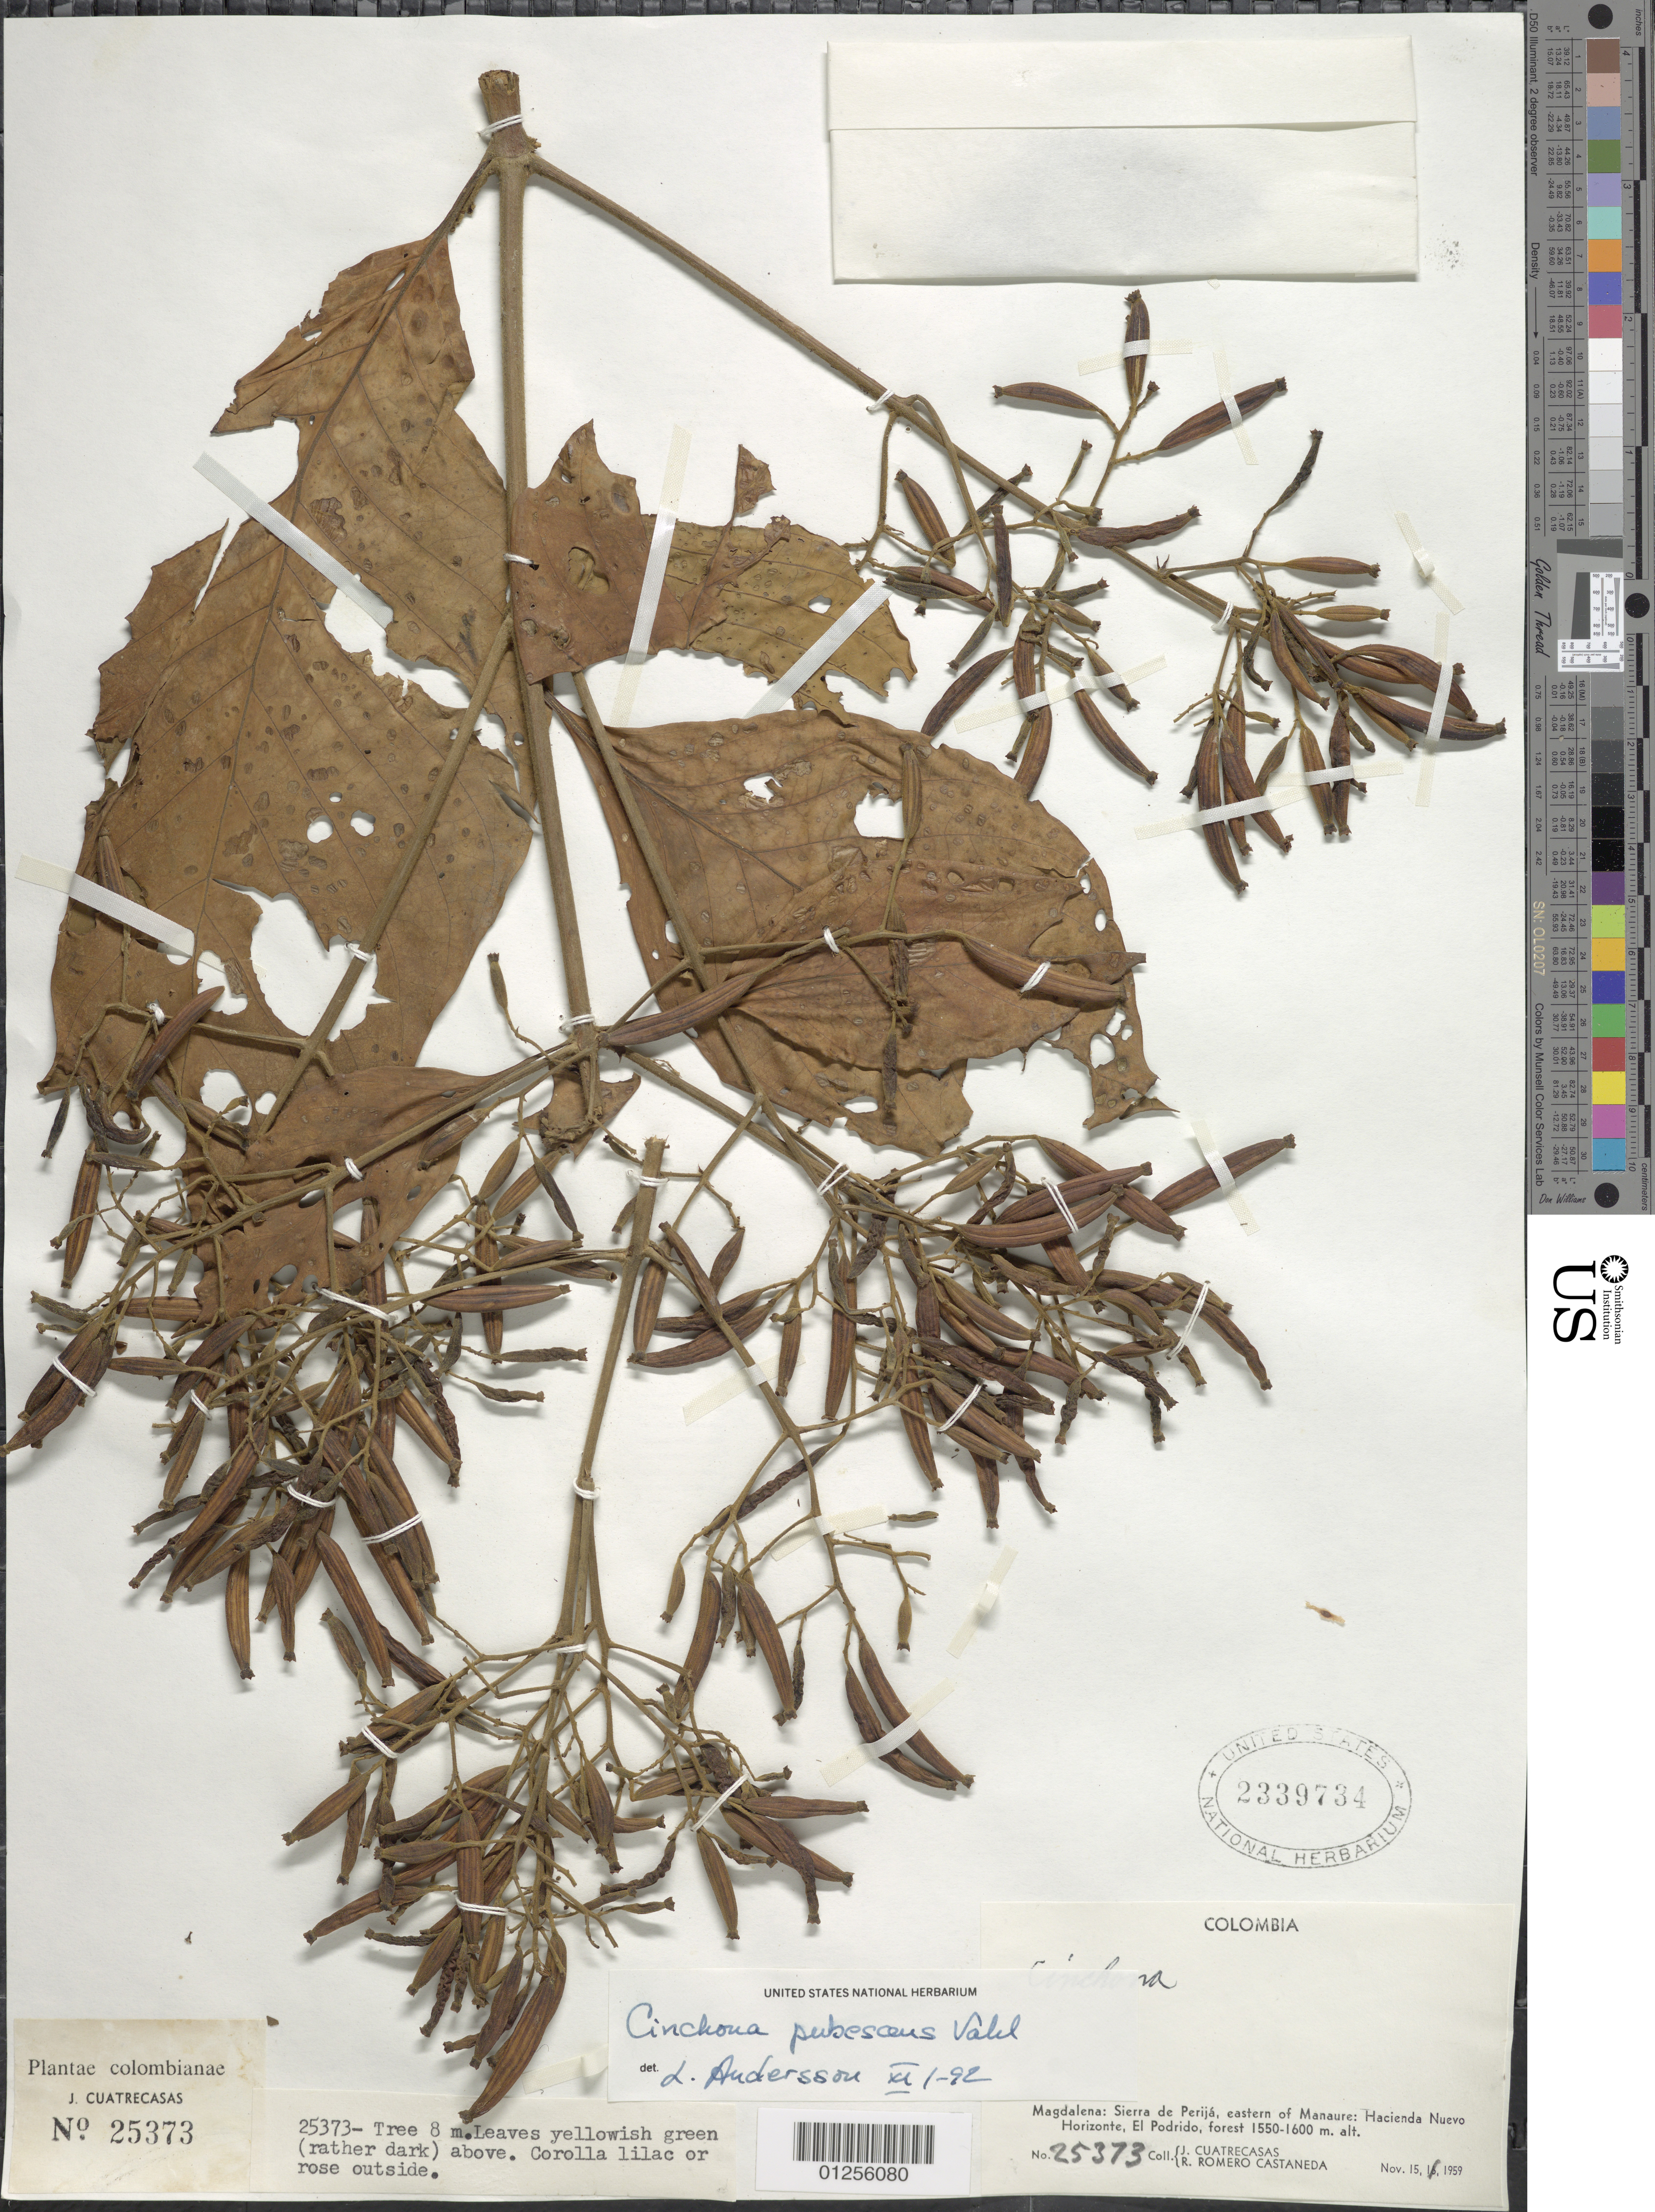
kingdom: Plantae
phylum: Tracheophyta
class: Magnoliopsida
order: Gentianales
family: Rubiaceae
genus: Cinchona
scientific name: Cinchona pubescens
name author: Vahl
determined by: Anderson, L.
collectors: J. Cuatrecasas & R. Romero Castañeda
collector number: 25373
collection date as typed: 15 Nov 1959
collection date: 1959-11-15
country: Colombia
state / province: Magdalena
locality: Sierra de Perija, E of Manaure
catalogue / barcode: US 2339734